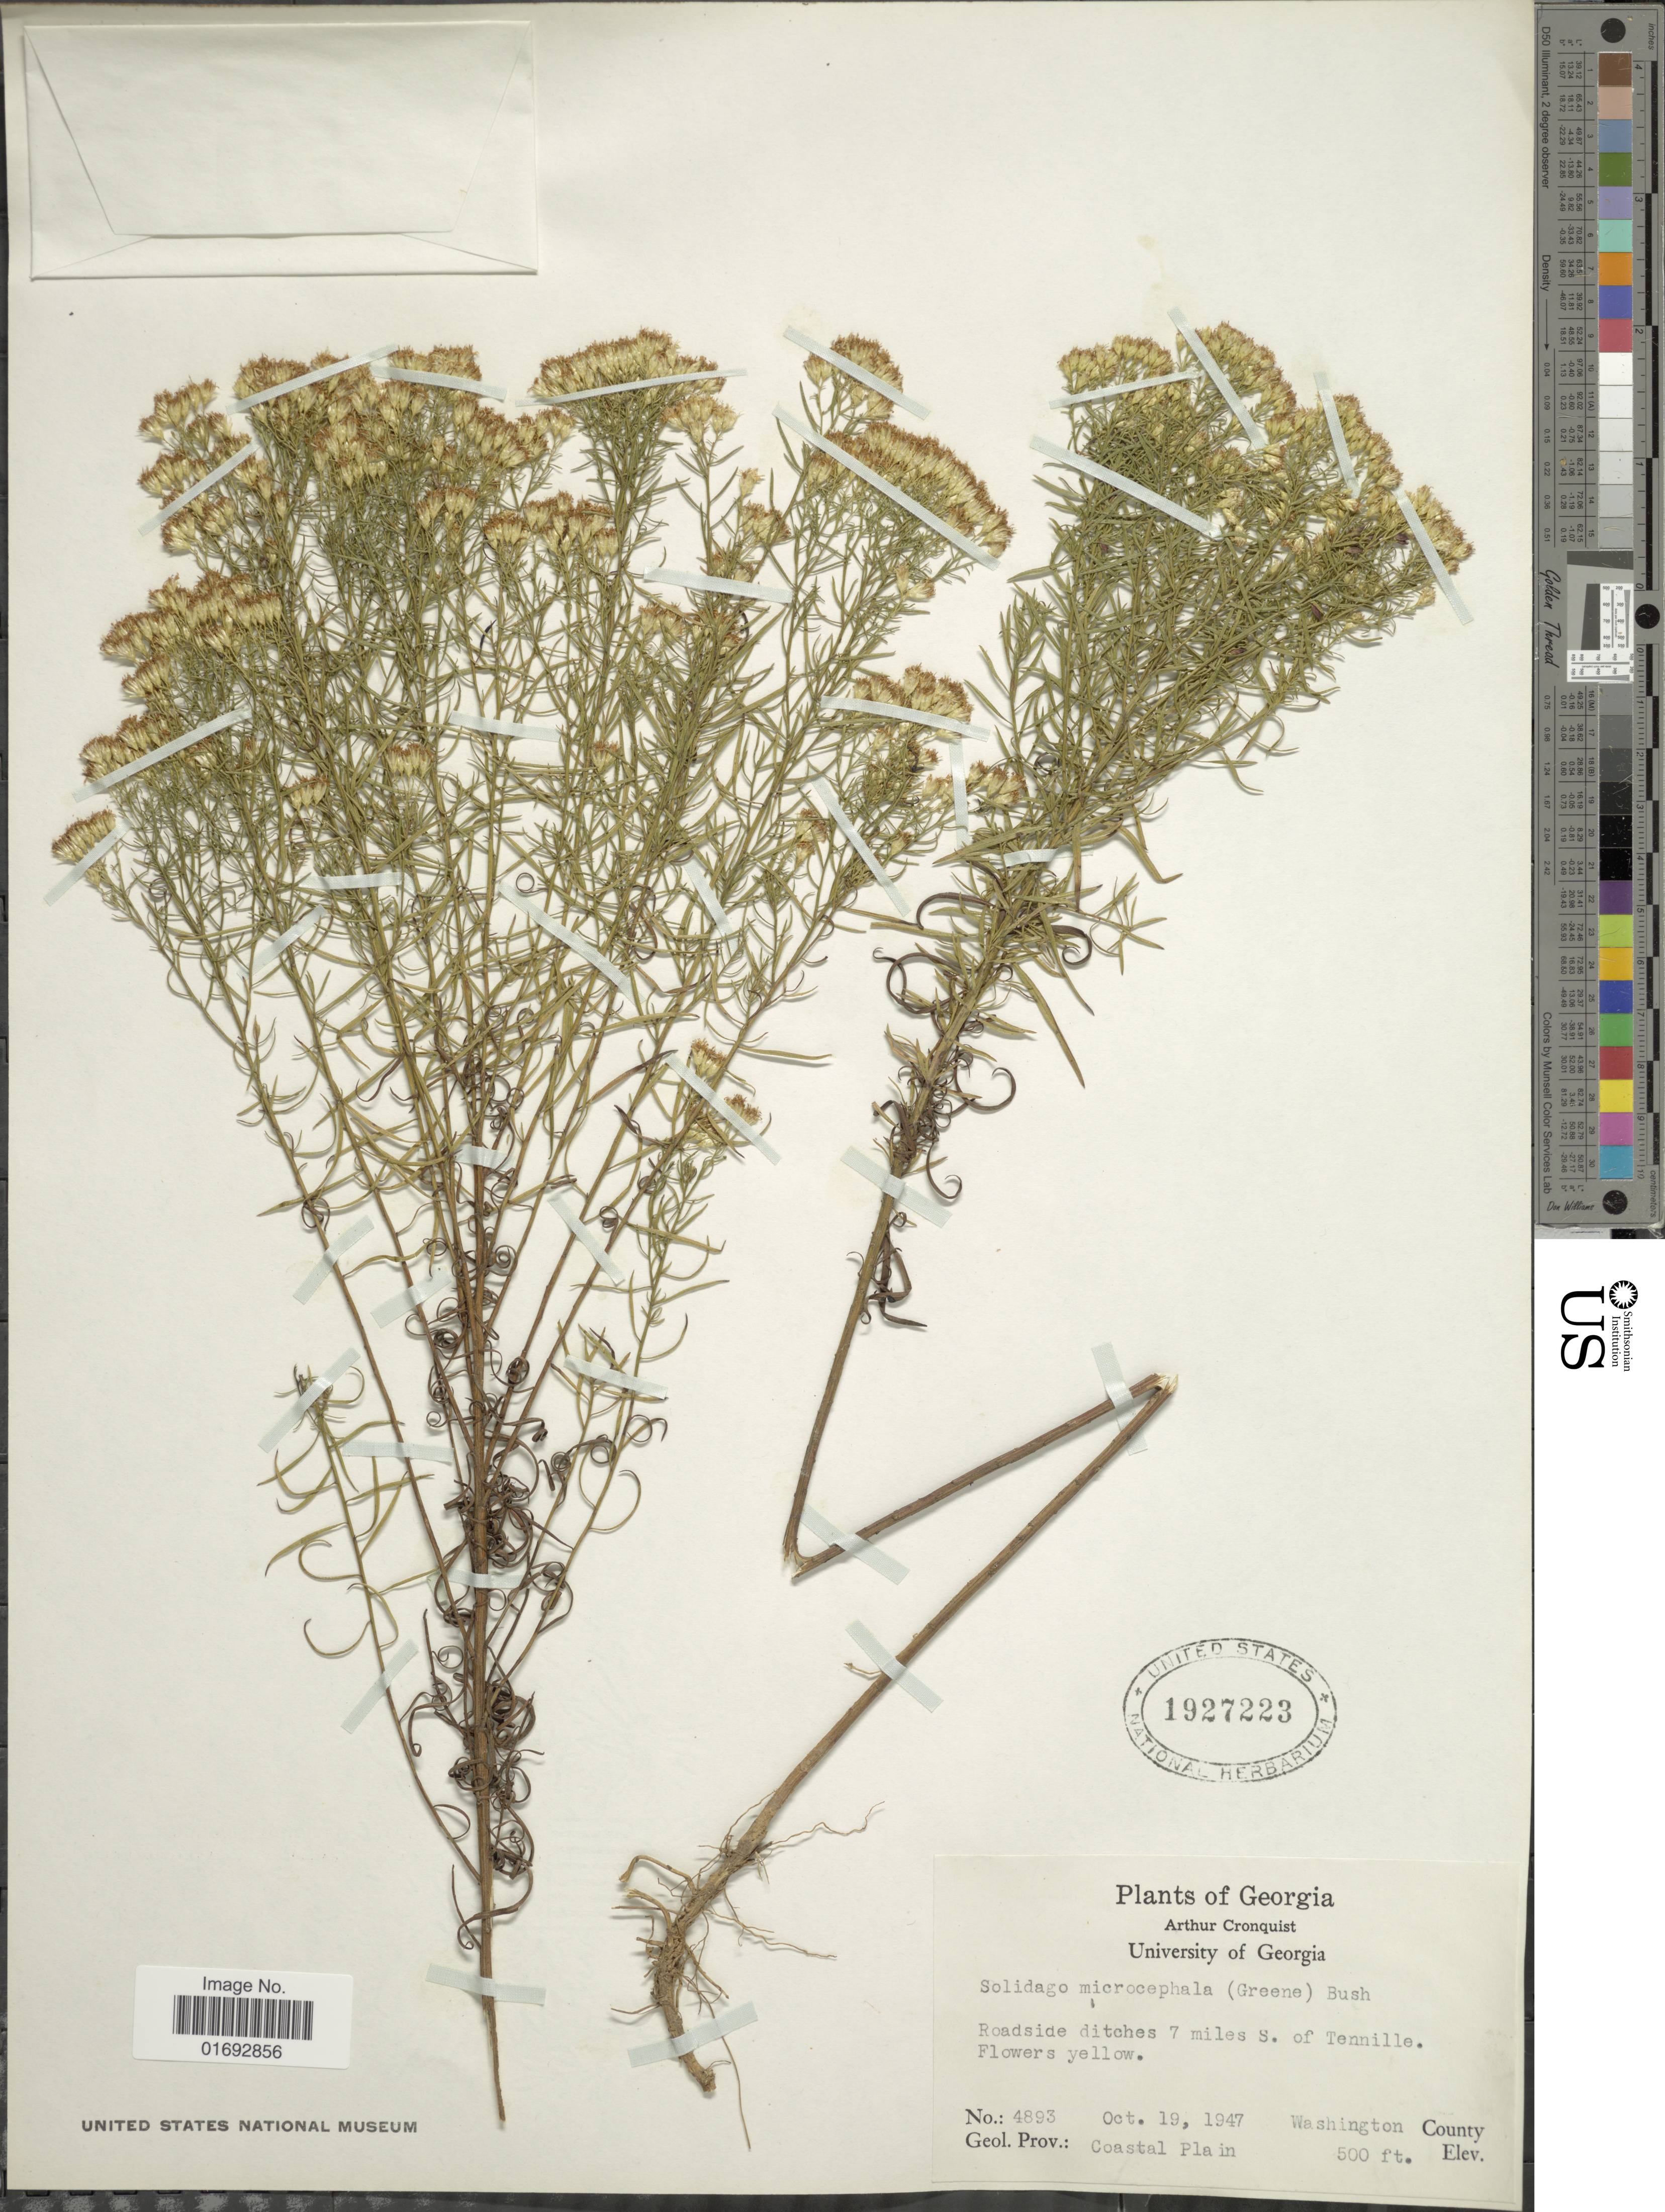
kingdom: Plantae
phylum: Tracheophyta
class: Magnoliopsida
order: Asterales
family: Asteraceae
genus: Euthamia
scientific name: Euthamia tenuifolia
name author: (Pursh) Nutt.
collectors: A. J. Cronquist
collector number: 4893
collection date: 1947-10-19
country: United States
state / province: Georgia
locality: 7 miles S. of Tennille, Washington County, Coastal Plain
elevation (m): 152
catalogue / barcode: US 1927223